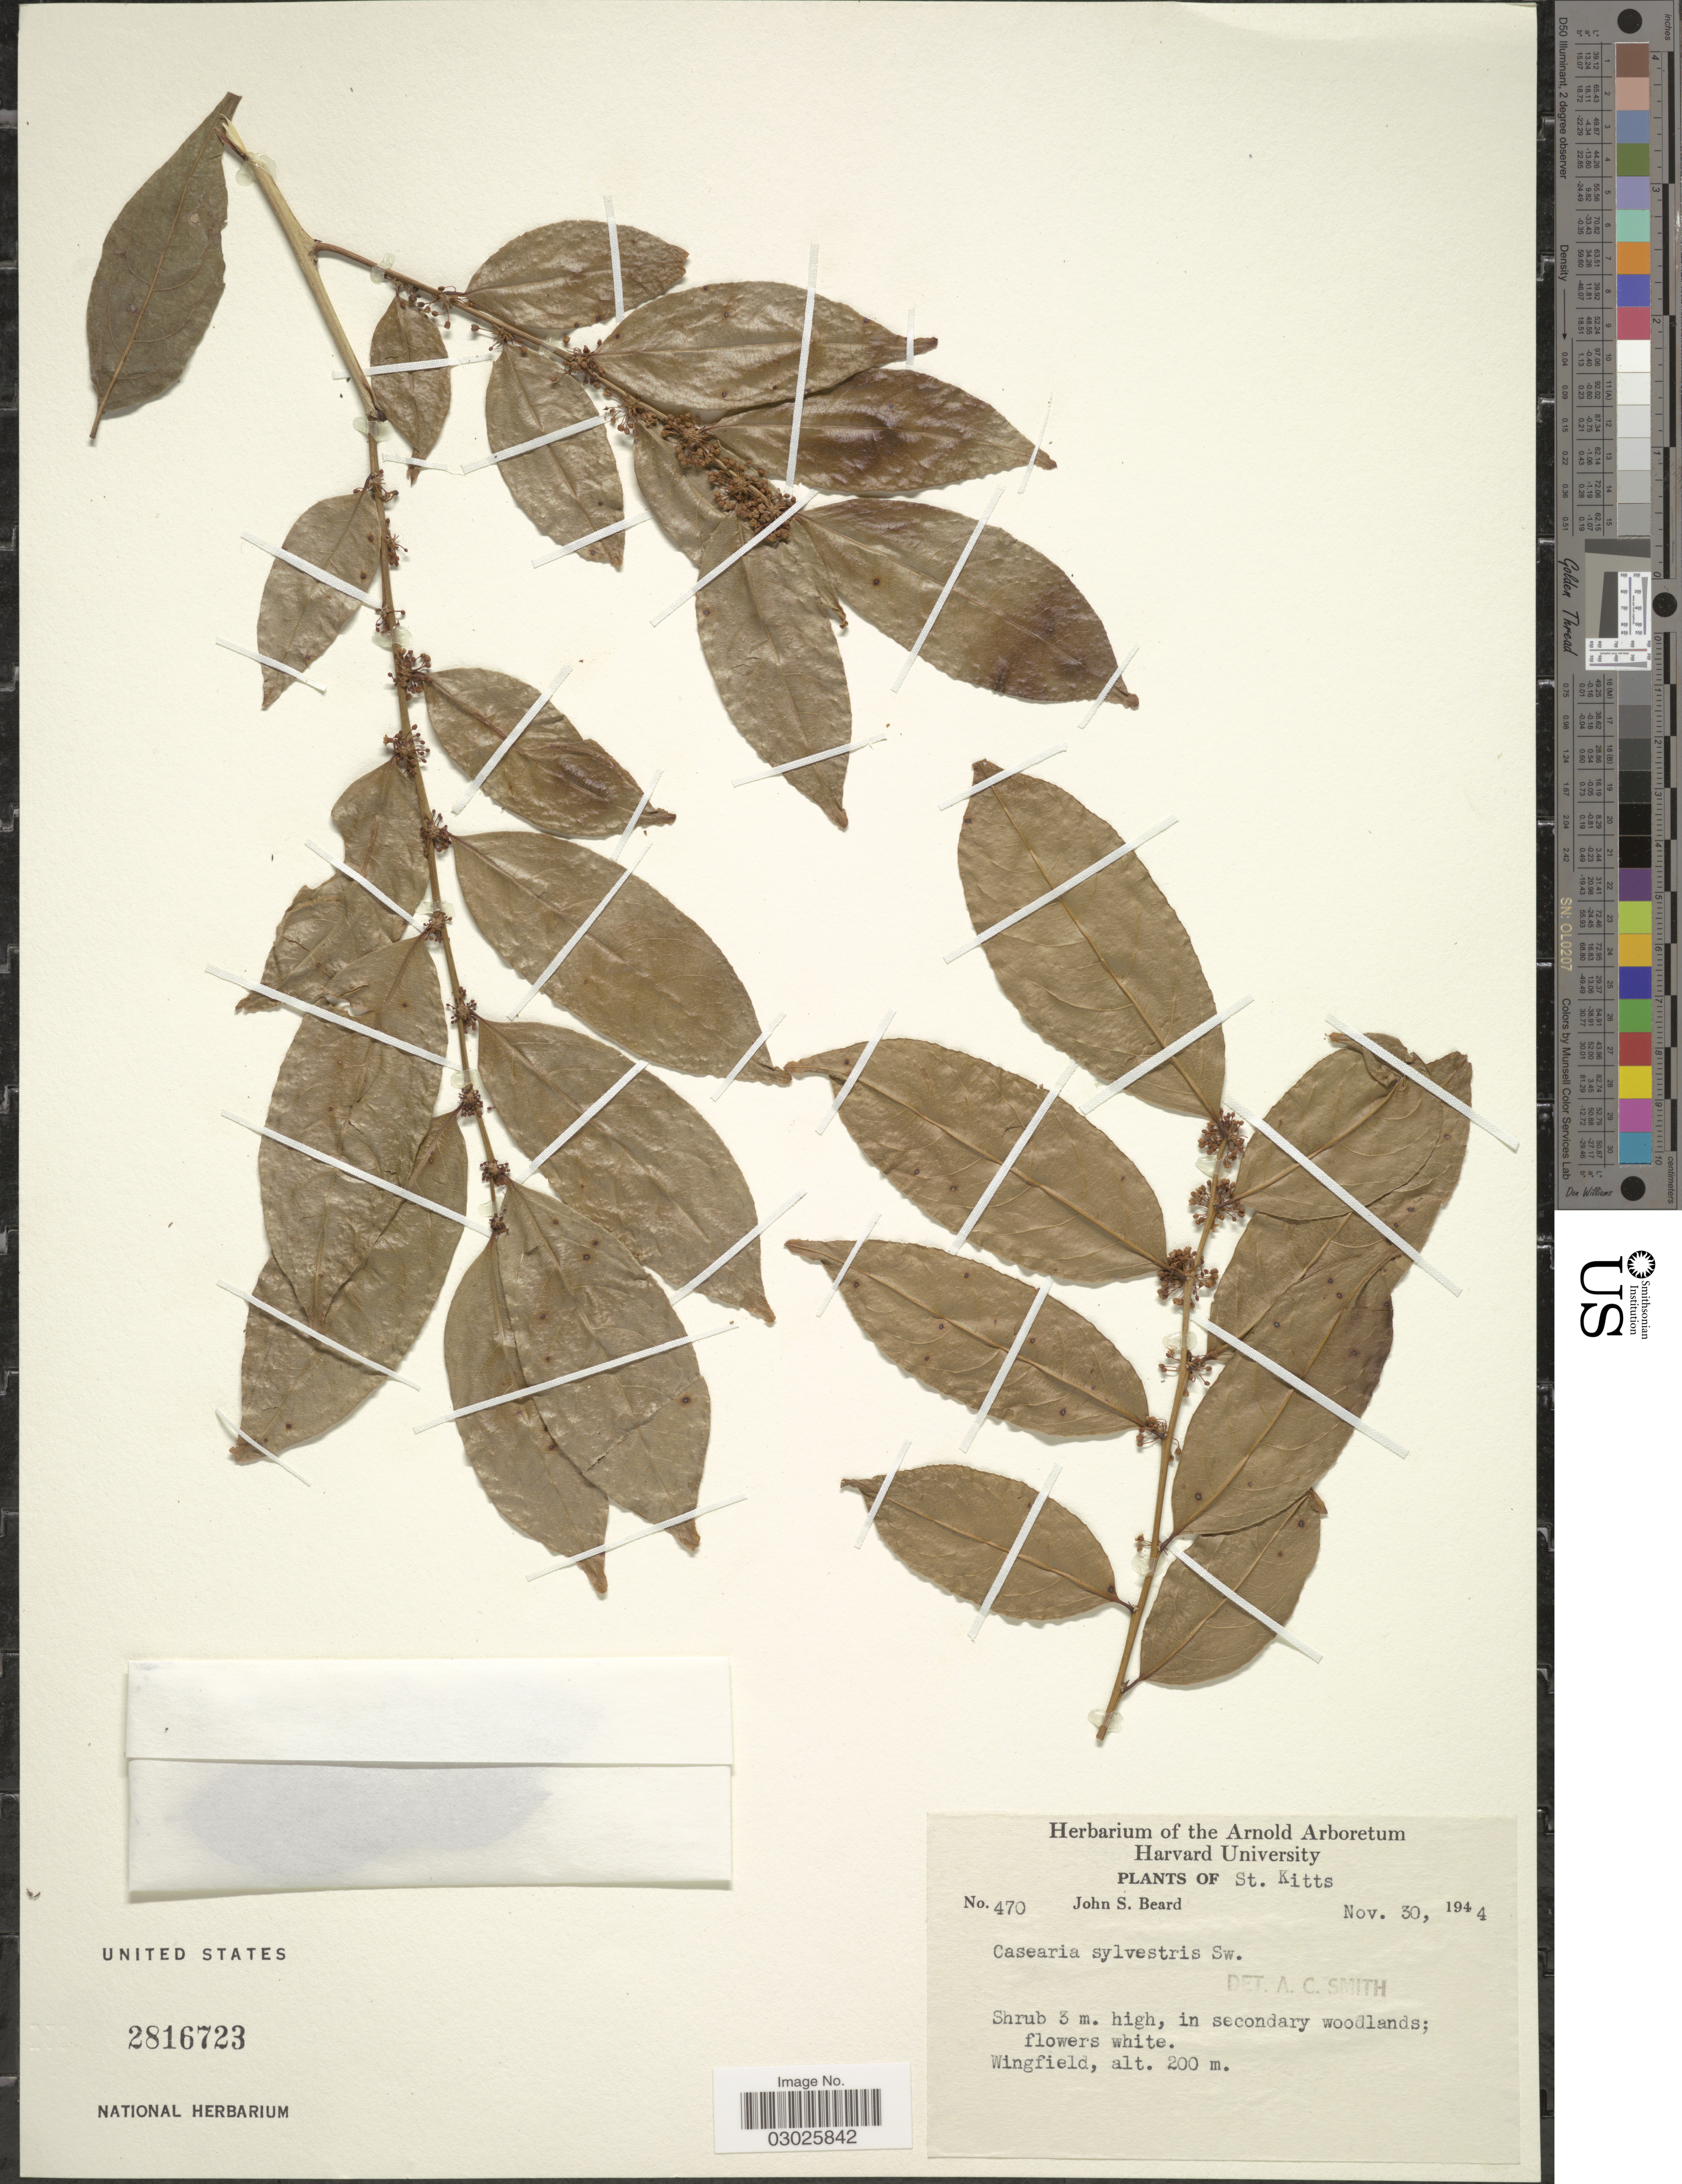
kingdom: Plantae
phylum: Tracheophyta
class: Magnoliopsida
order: Malpighiales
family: Salicaceae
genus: Casearia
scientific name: Casearia sylvestris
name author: Sw.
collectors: J. Beard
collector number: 470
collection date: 1944-11-30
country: St. Christopher-Nevis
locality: St. Kitts. Wingfield.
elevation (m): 200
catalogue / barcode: US 2816723